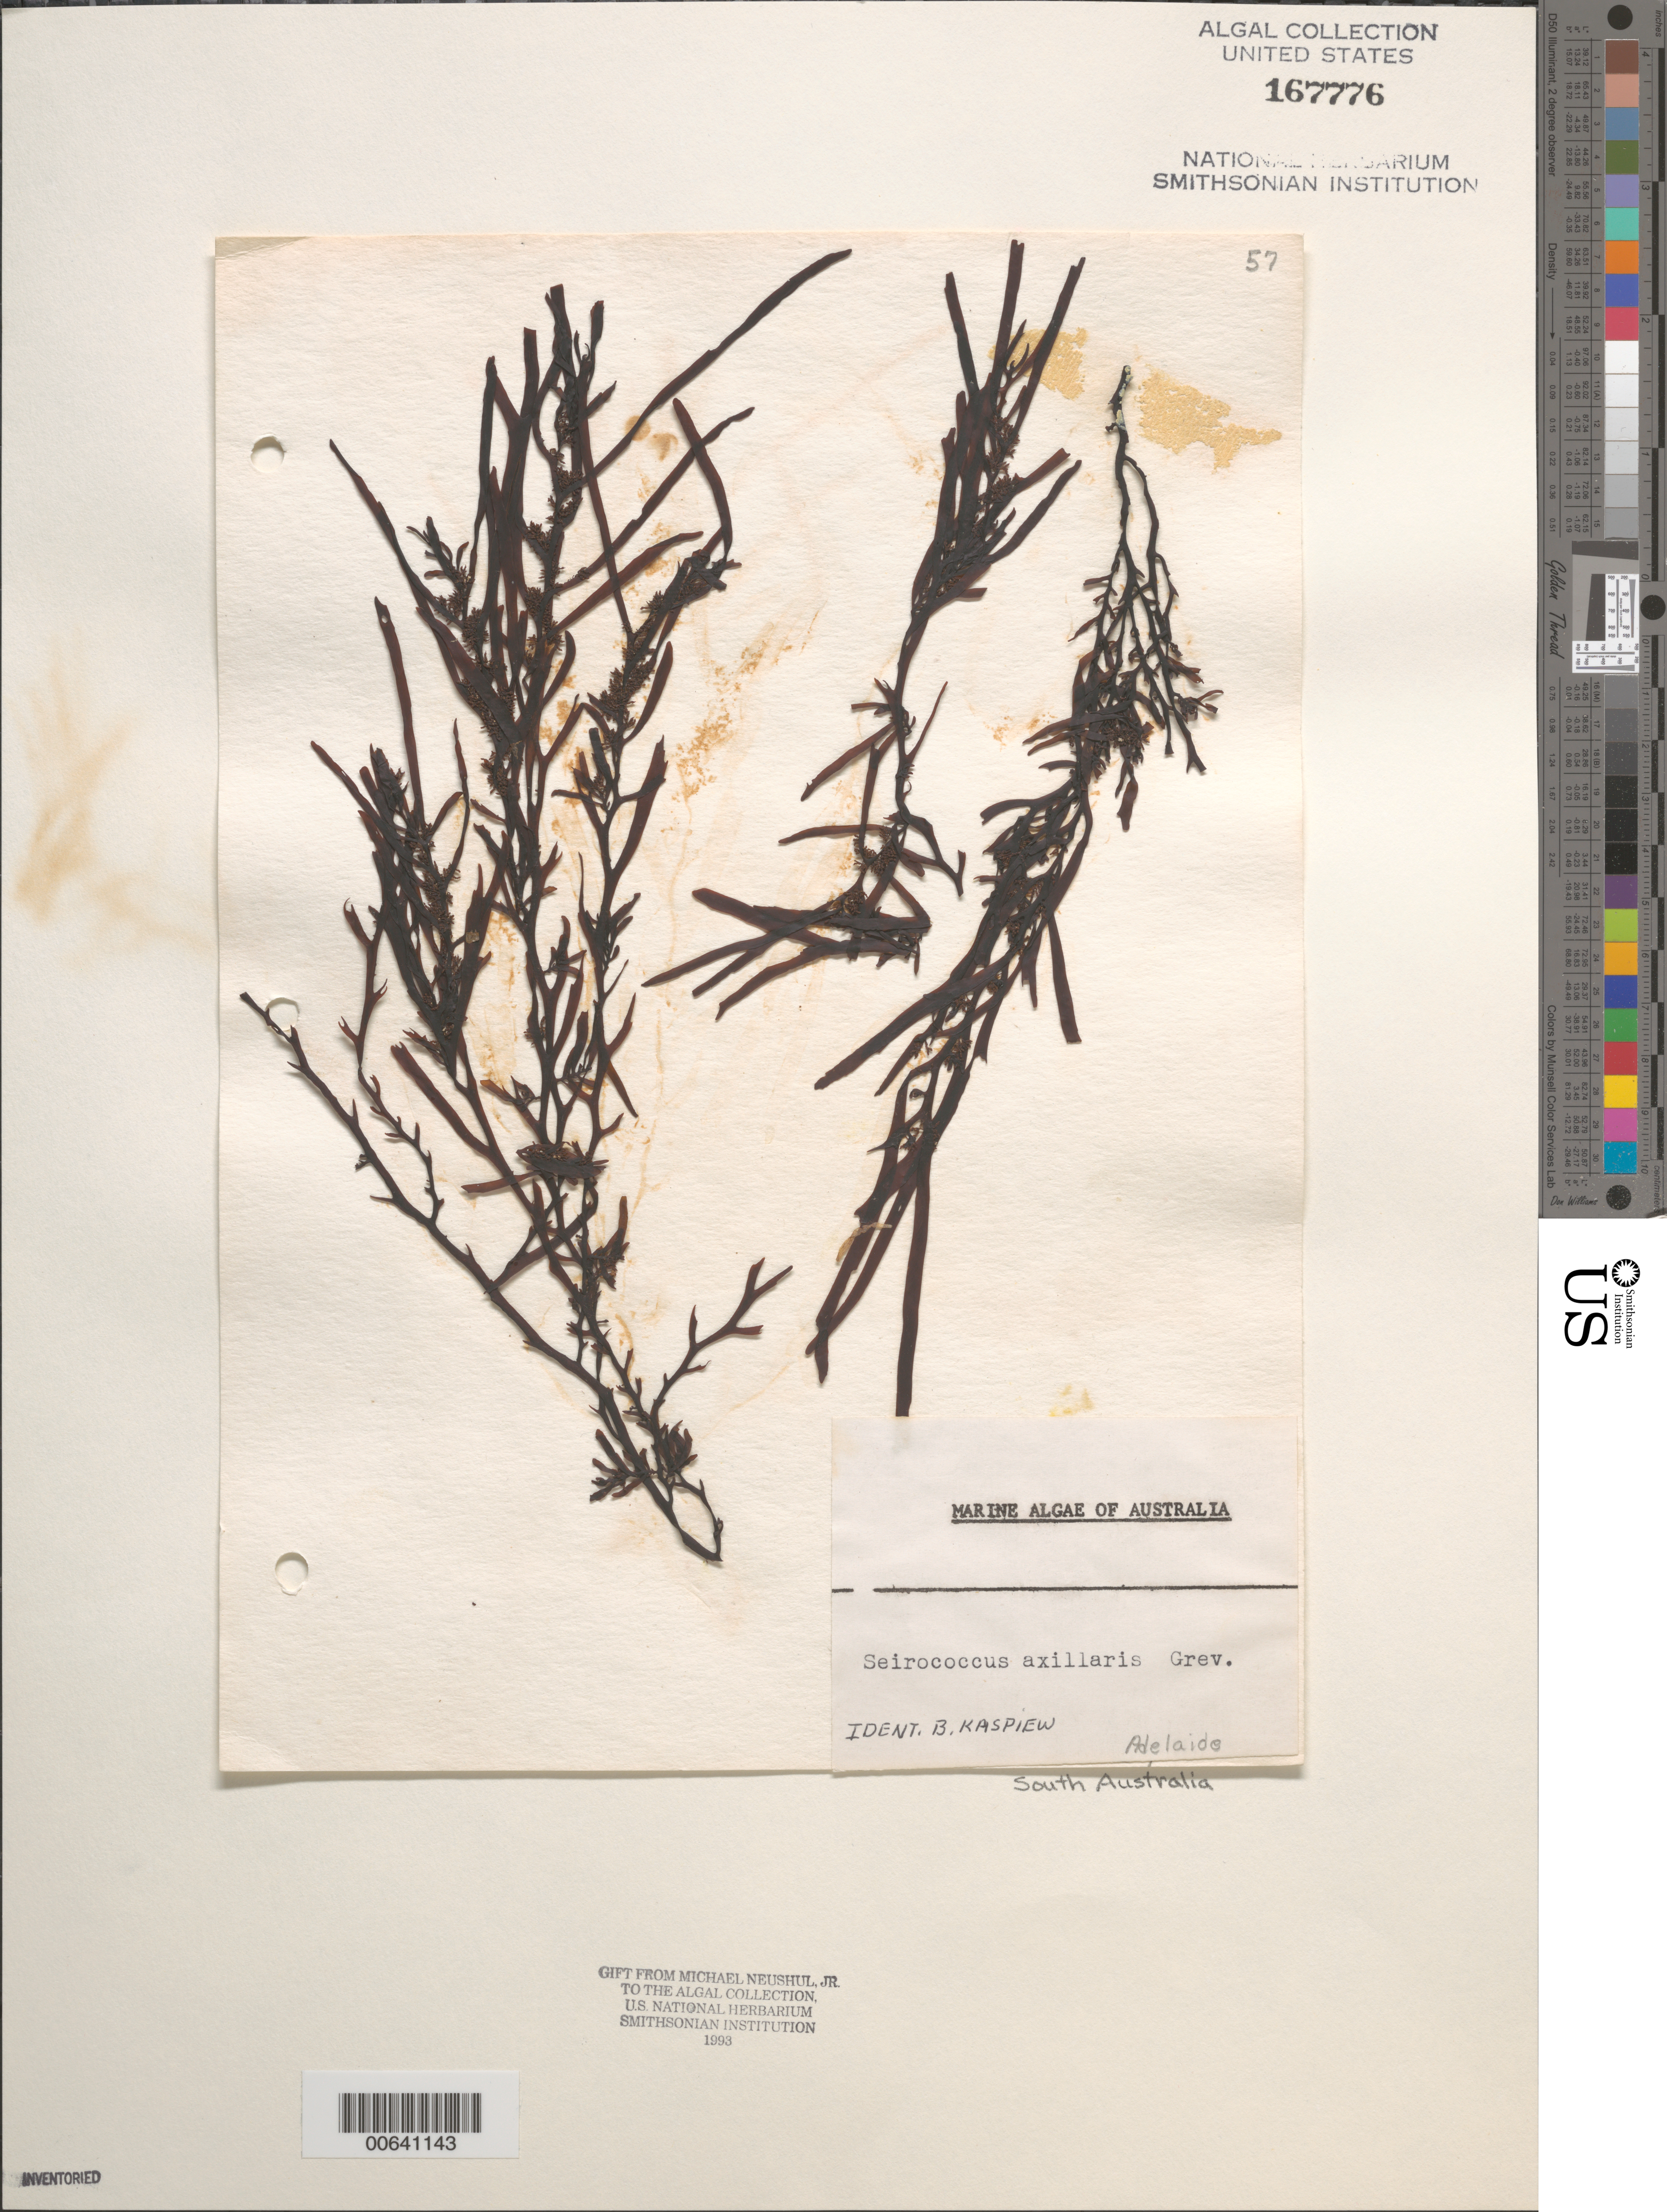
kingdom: Chromista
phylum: Ochrophyta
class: Phaeophyceae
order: Fucales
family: Seirococcaceae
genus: Seirococcus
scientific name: Seirococcus axillaris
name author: (R.Brown ex Turner) Greville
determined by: Kaspiew, B.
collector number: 57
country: Australia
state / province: South Australia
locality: Adelaide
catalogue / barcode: US 167776